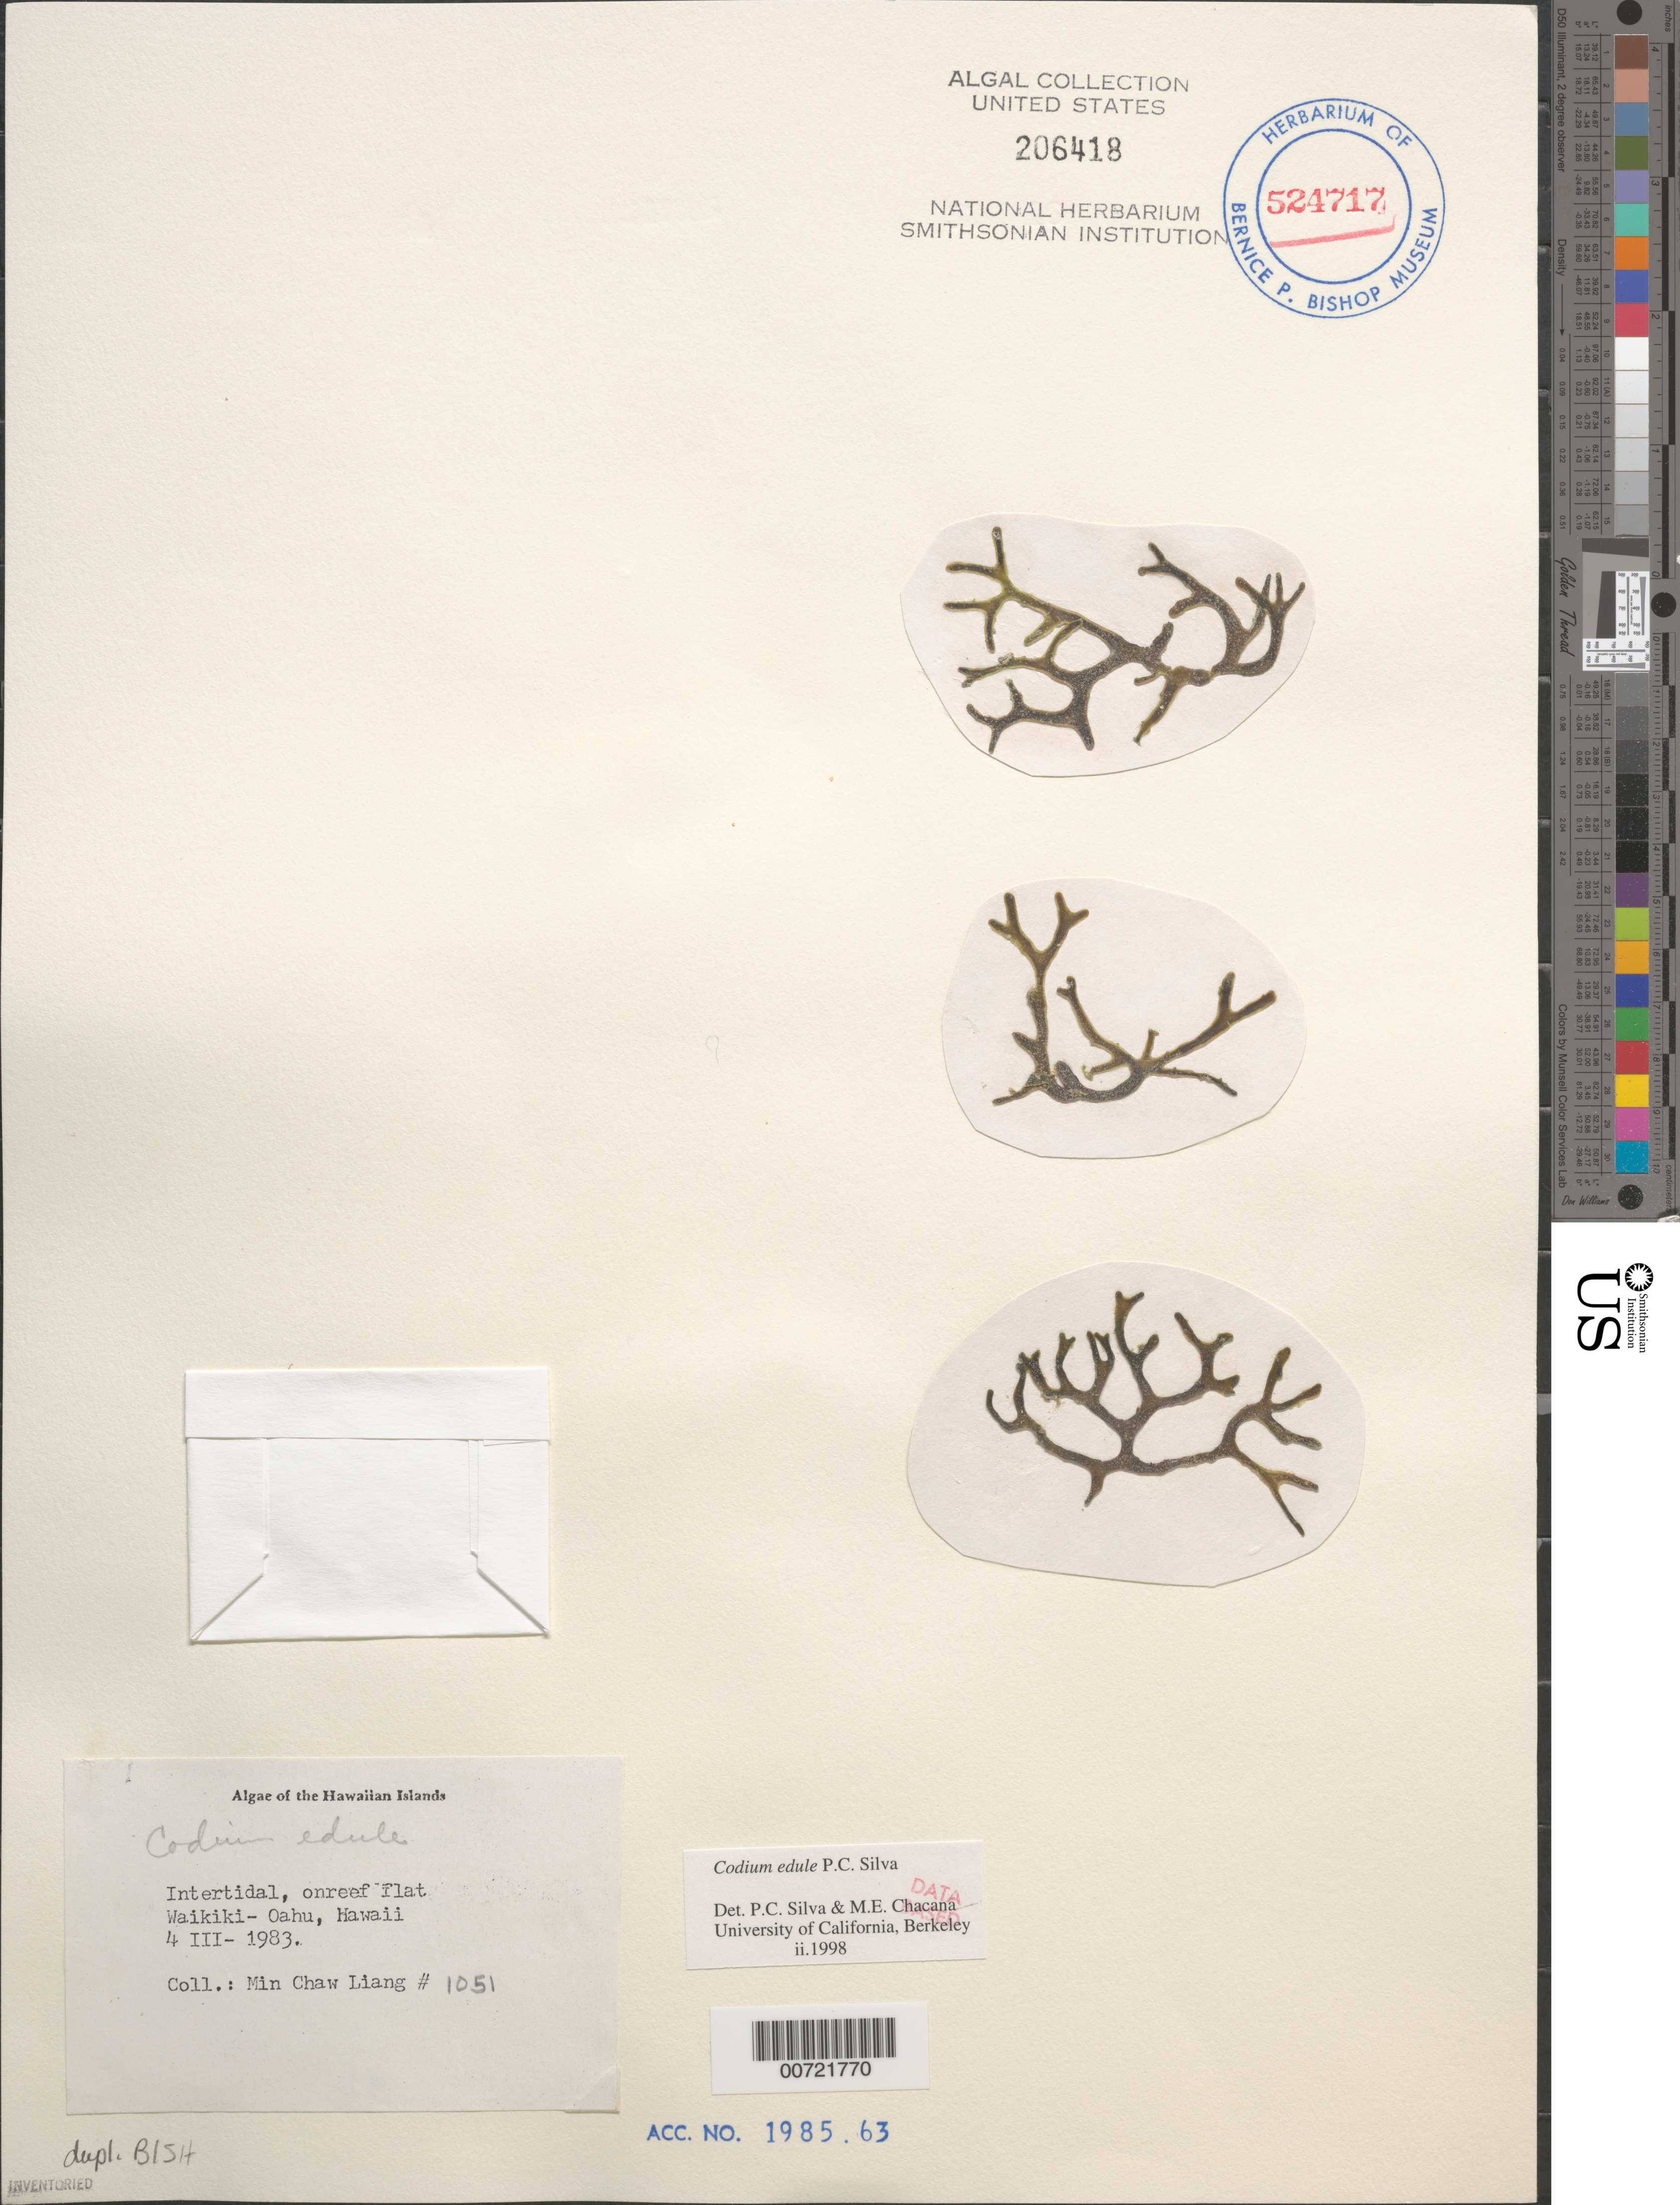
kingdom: Plantae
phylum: Chlorophyta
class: Ulvophyceae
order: Bryopsidales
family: Codiaceae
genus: Codium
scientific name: Codium edule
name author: P.C. Silva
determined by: Pedroche, F. F.; Silva, P. C.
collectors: M. Liang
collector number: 1051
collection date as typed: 04 Mar 1983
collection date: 1983-03-04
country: United States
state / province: Hawaii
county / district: Honolulu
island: Oahu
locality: Waikiki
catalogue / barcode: US 206418